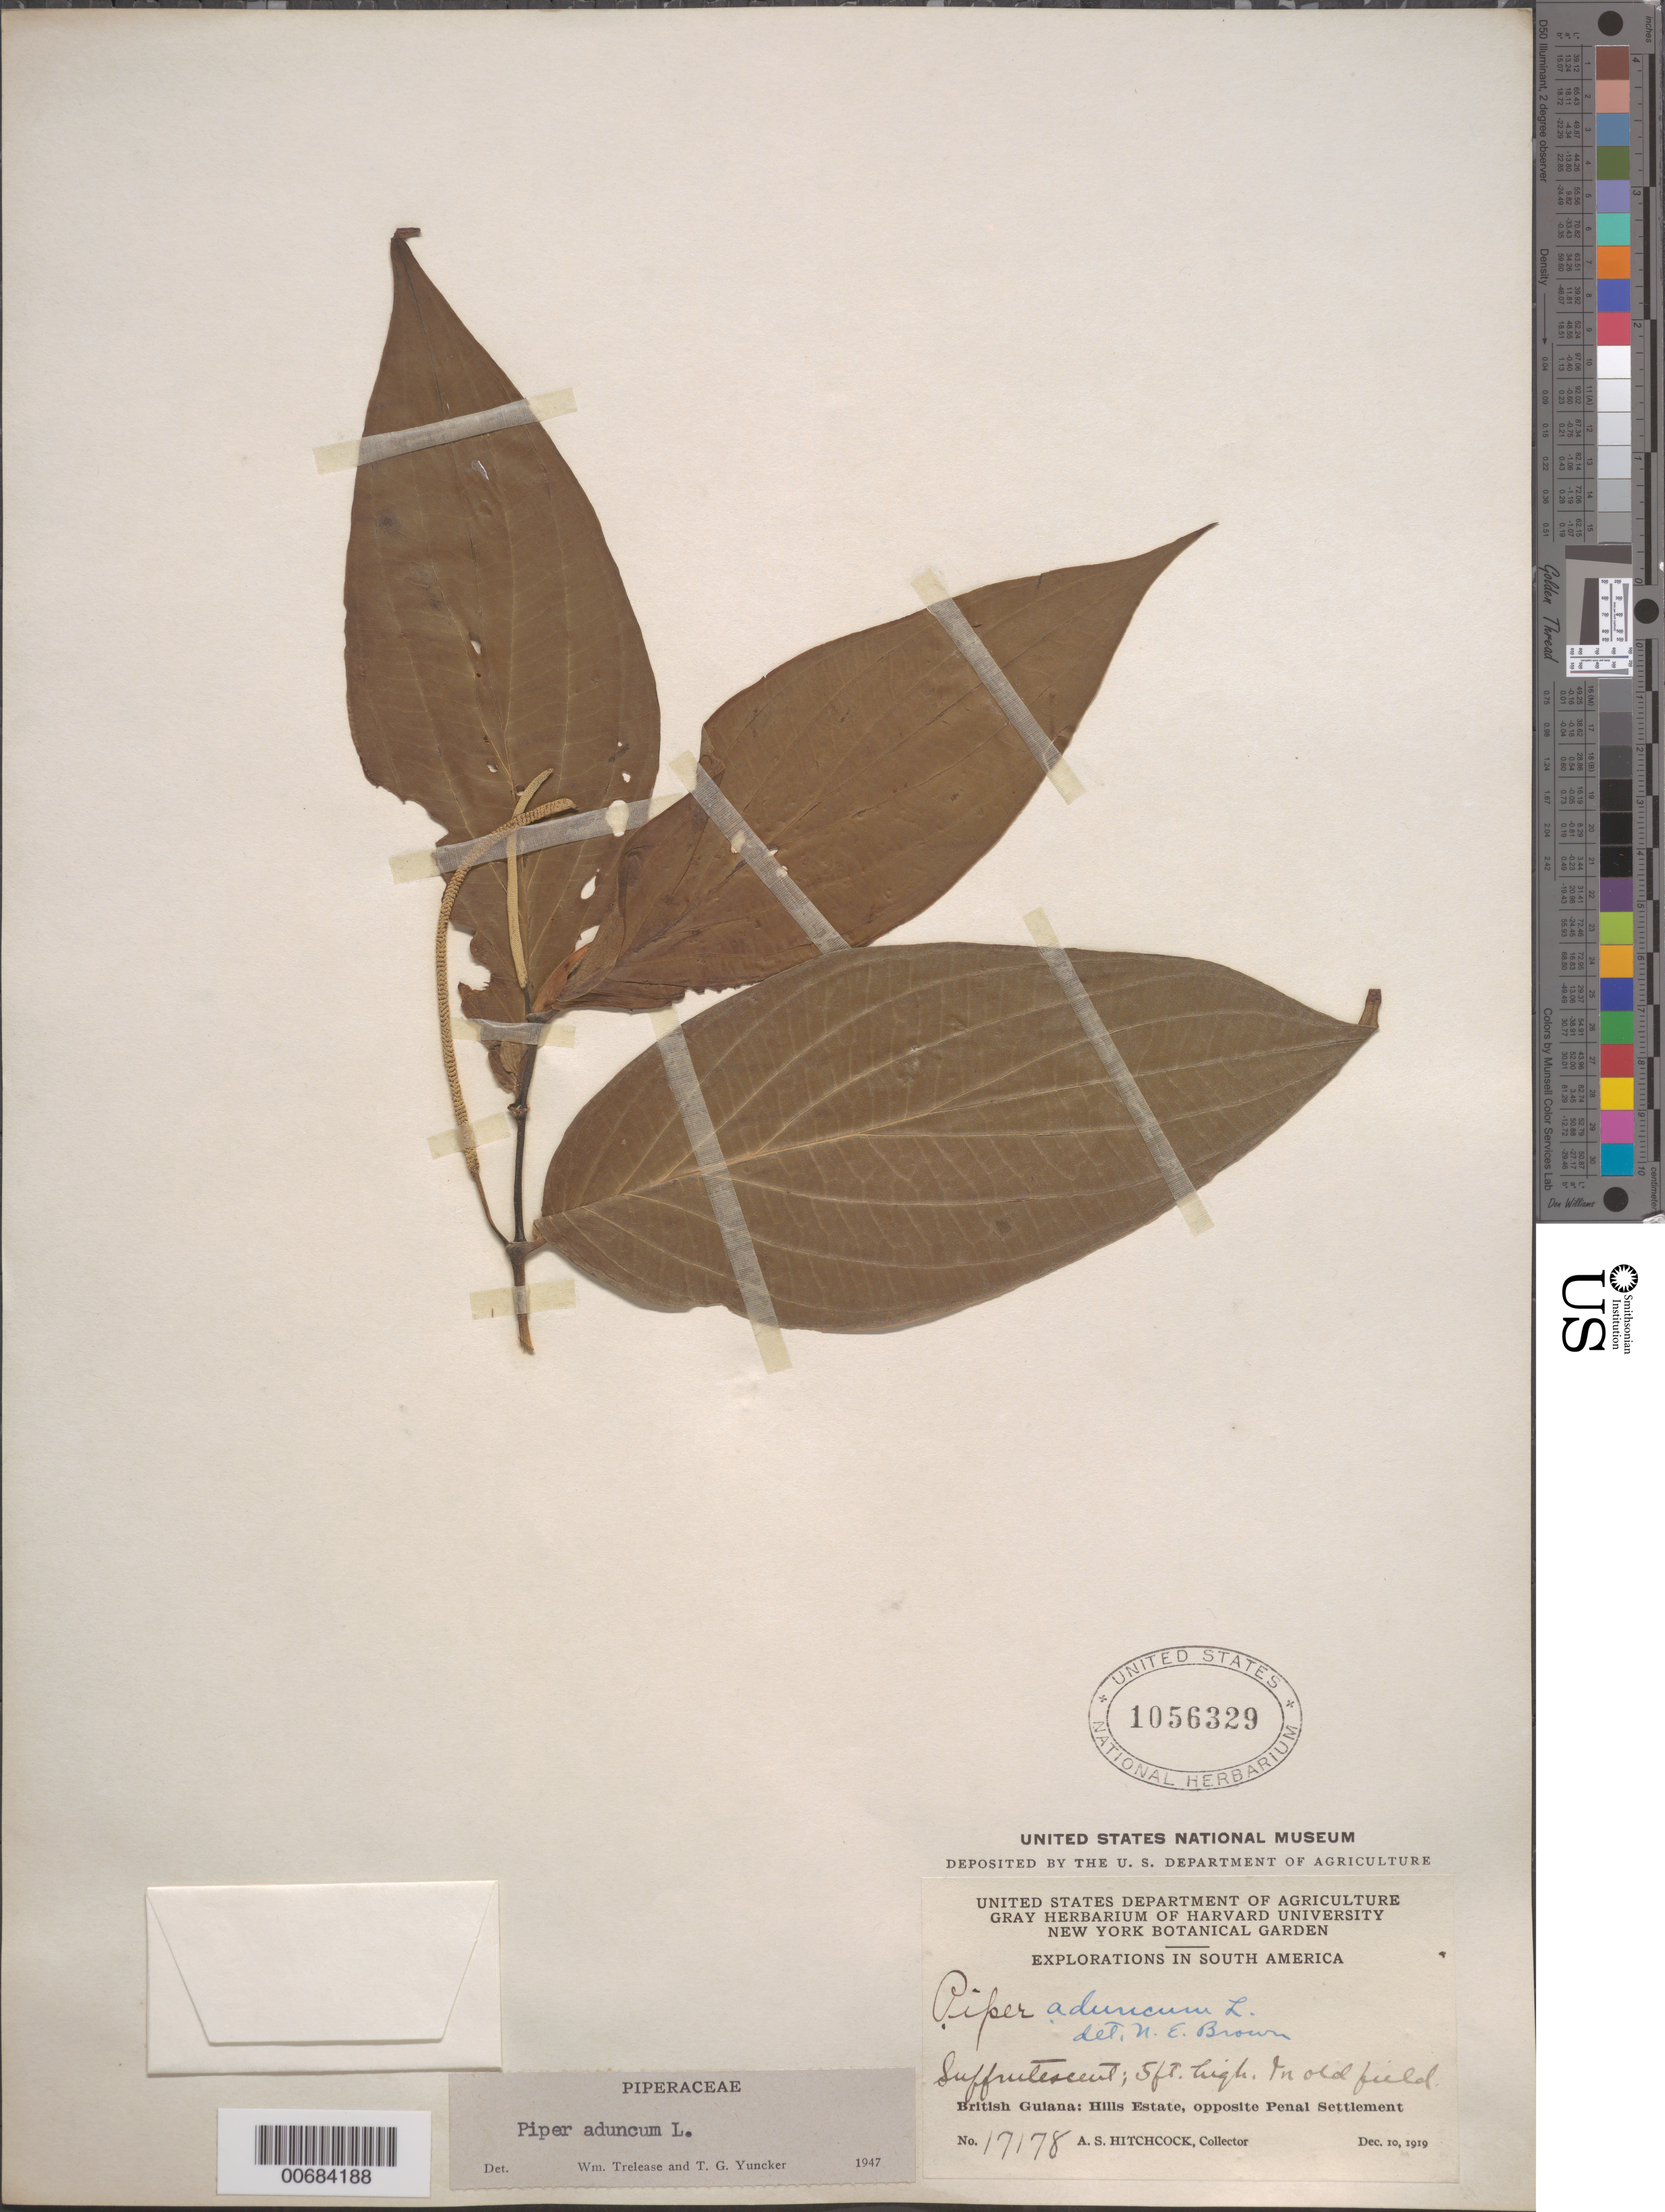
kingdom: Plantae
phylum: Tracheophyta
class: Magnoliopsida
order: Piperales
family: Piperaceae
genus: Piper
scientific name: Piper aduncum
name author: L.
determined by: Trelease, W.; Yuncker, T. G.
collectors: A. S. Hitchcock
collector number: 17178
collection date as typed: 10-Dec-19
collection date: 1919-12-10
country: Guyana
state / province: Cuyuni-Mazaruni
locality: Penal Settlement, opposite; Hills Estate, 3 mi SW of Bartica near Mazaruni R.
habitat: Old field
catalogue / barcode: US 1056329